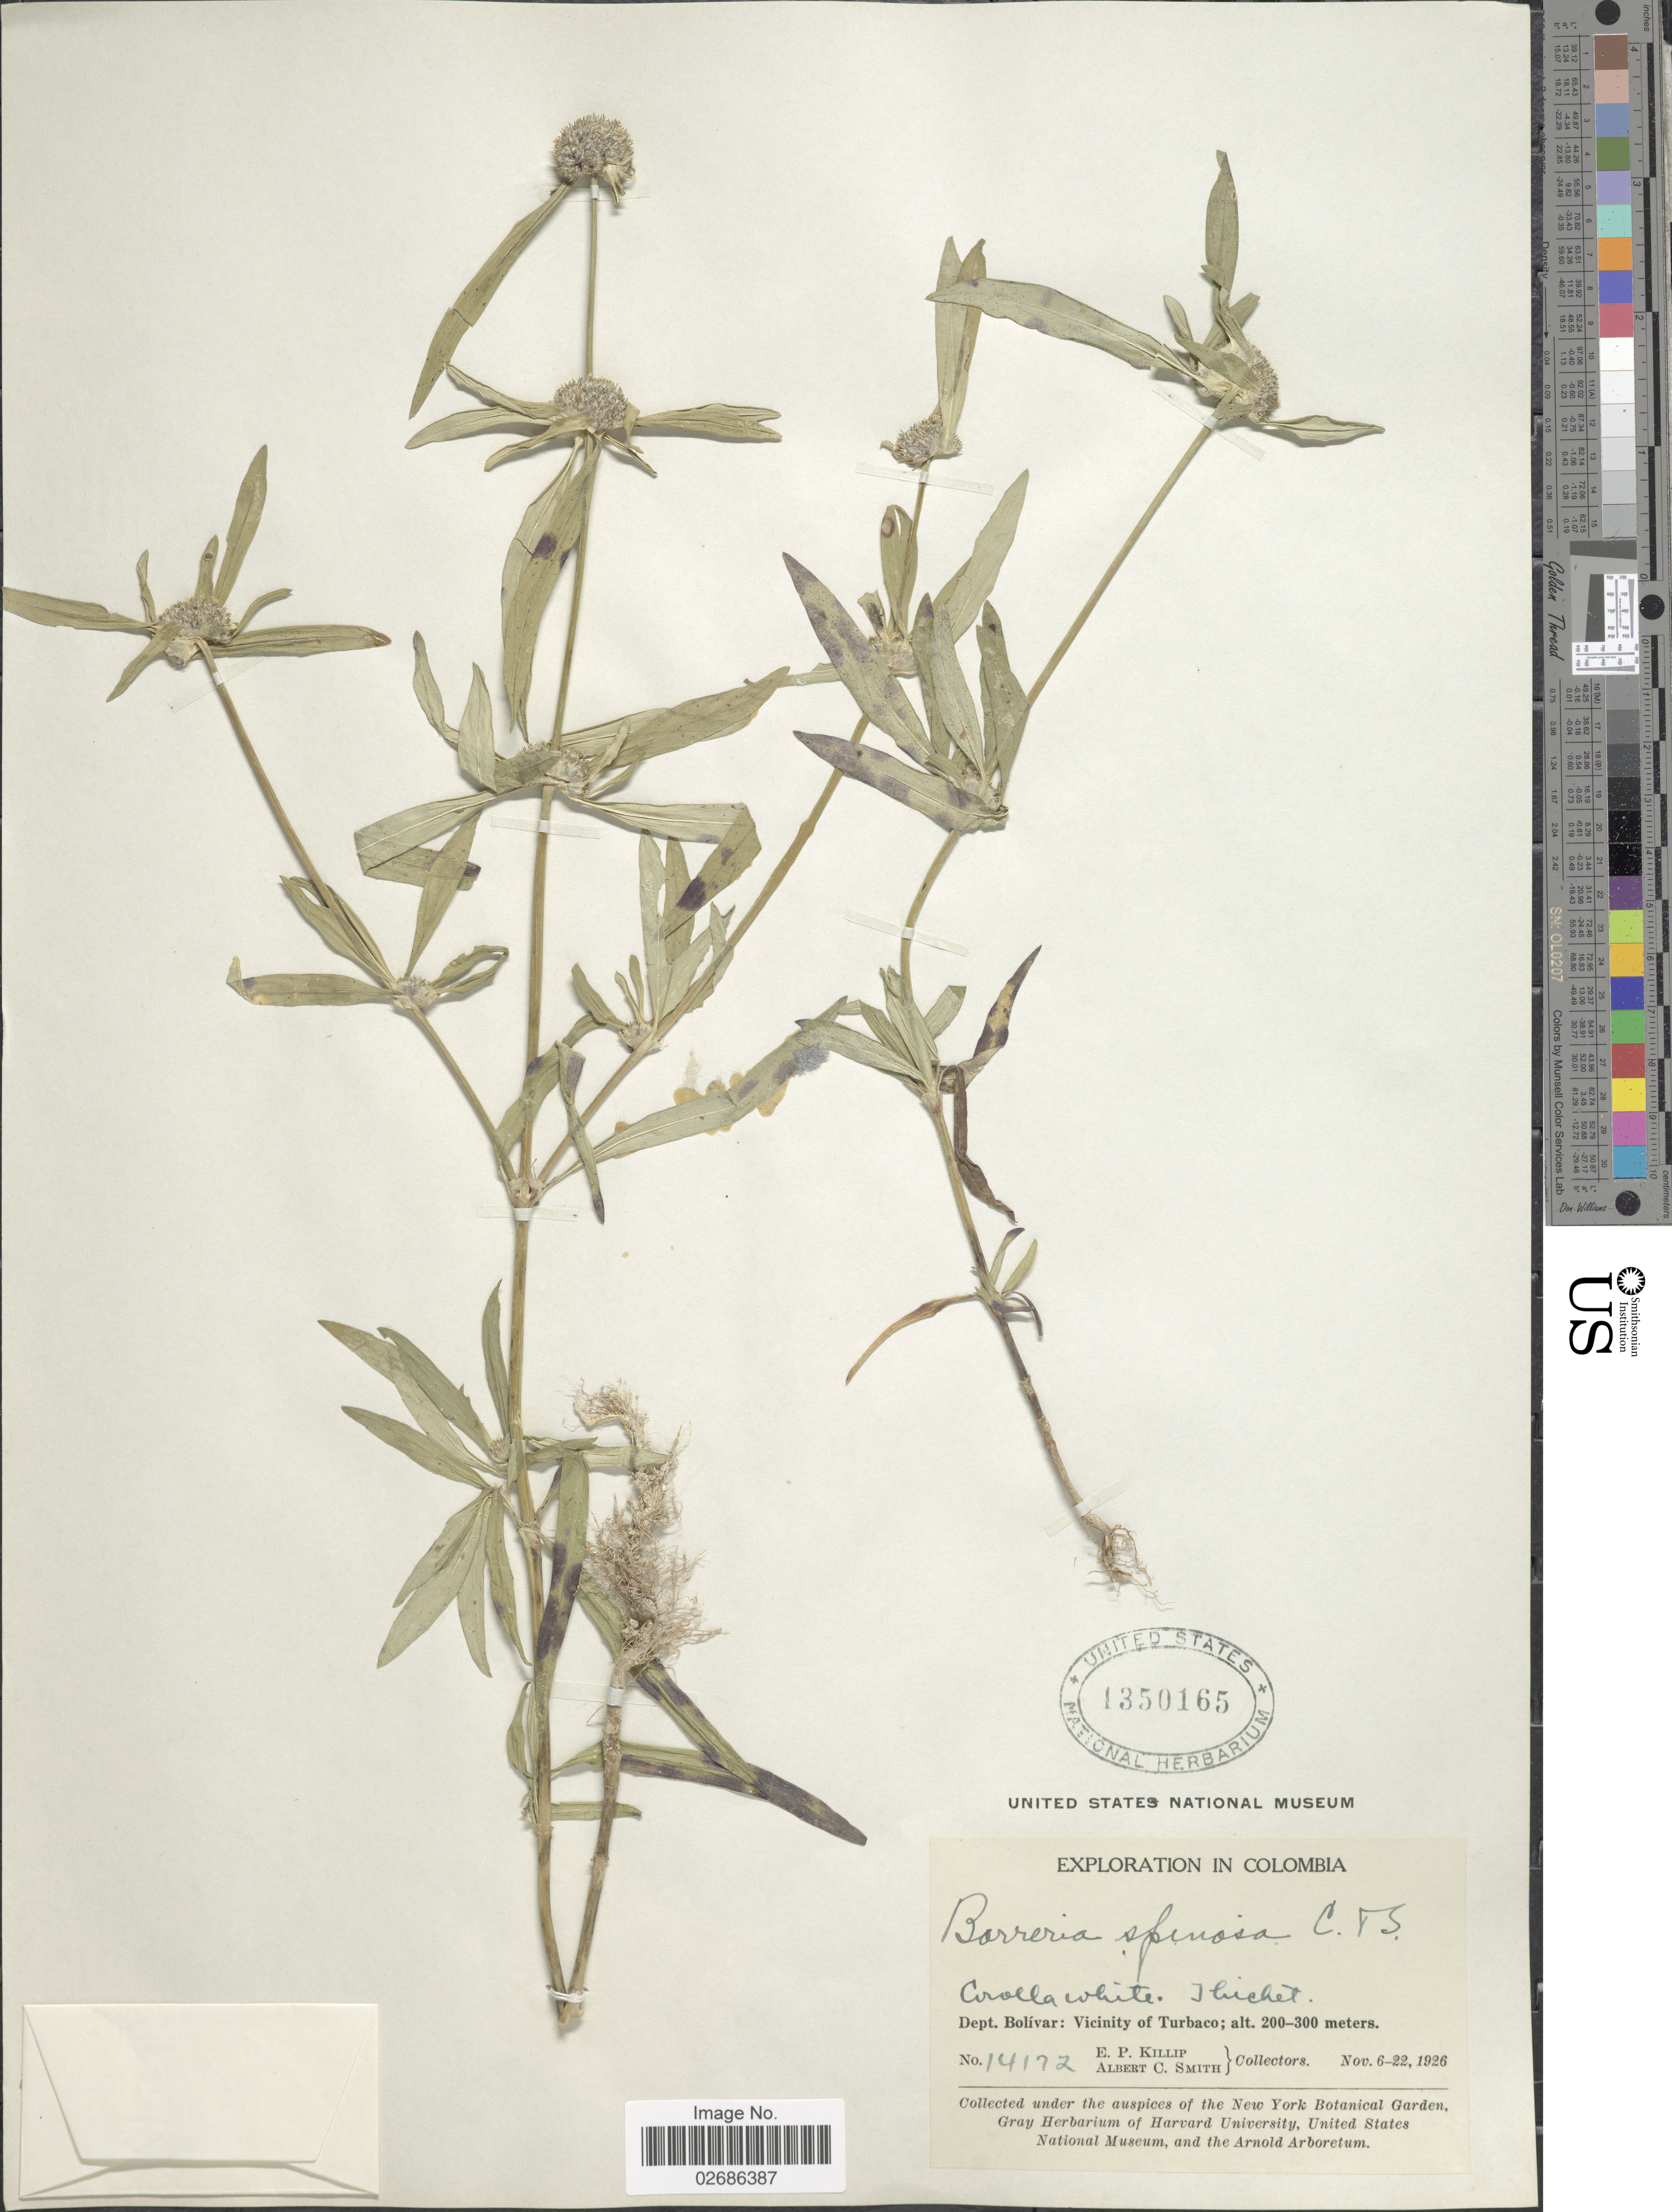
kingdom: Plantae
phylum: Tracheophyta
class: Magnoliopsida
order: Gentianales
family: Rubiaceae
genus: Borreria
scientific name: Borreria densiflora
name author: DC.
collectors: E. P. Killip & A. C. Smith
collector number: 14172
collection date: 1926-11-06/1926-11-22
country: Colombia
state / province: Bolívar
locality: Dept. Bolivar: Vicinity of Turbaco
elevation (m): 200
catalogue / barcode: US 1350165